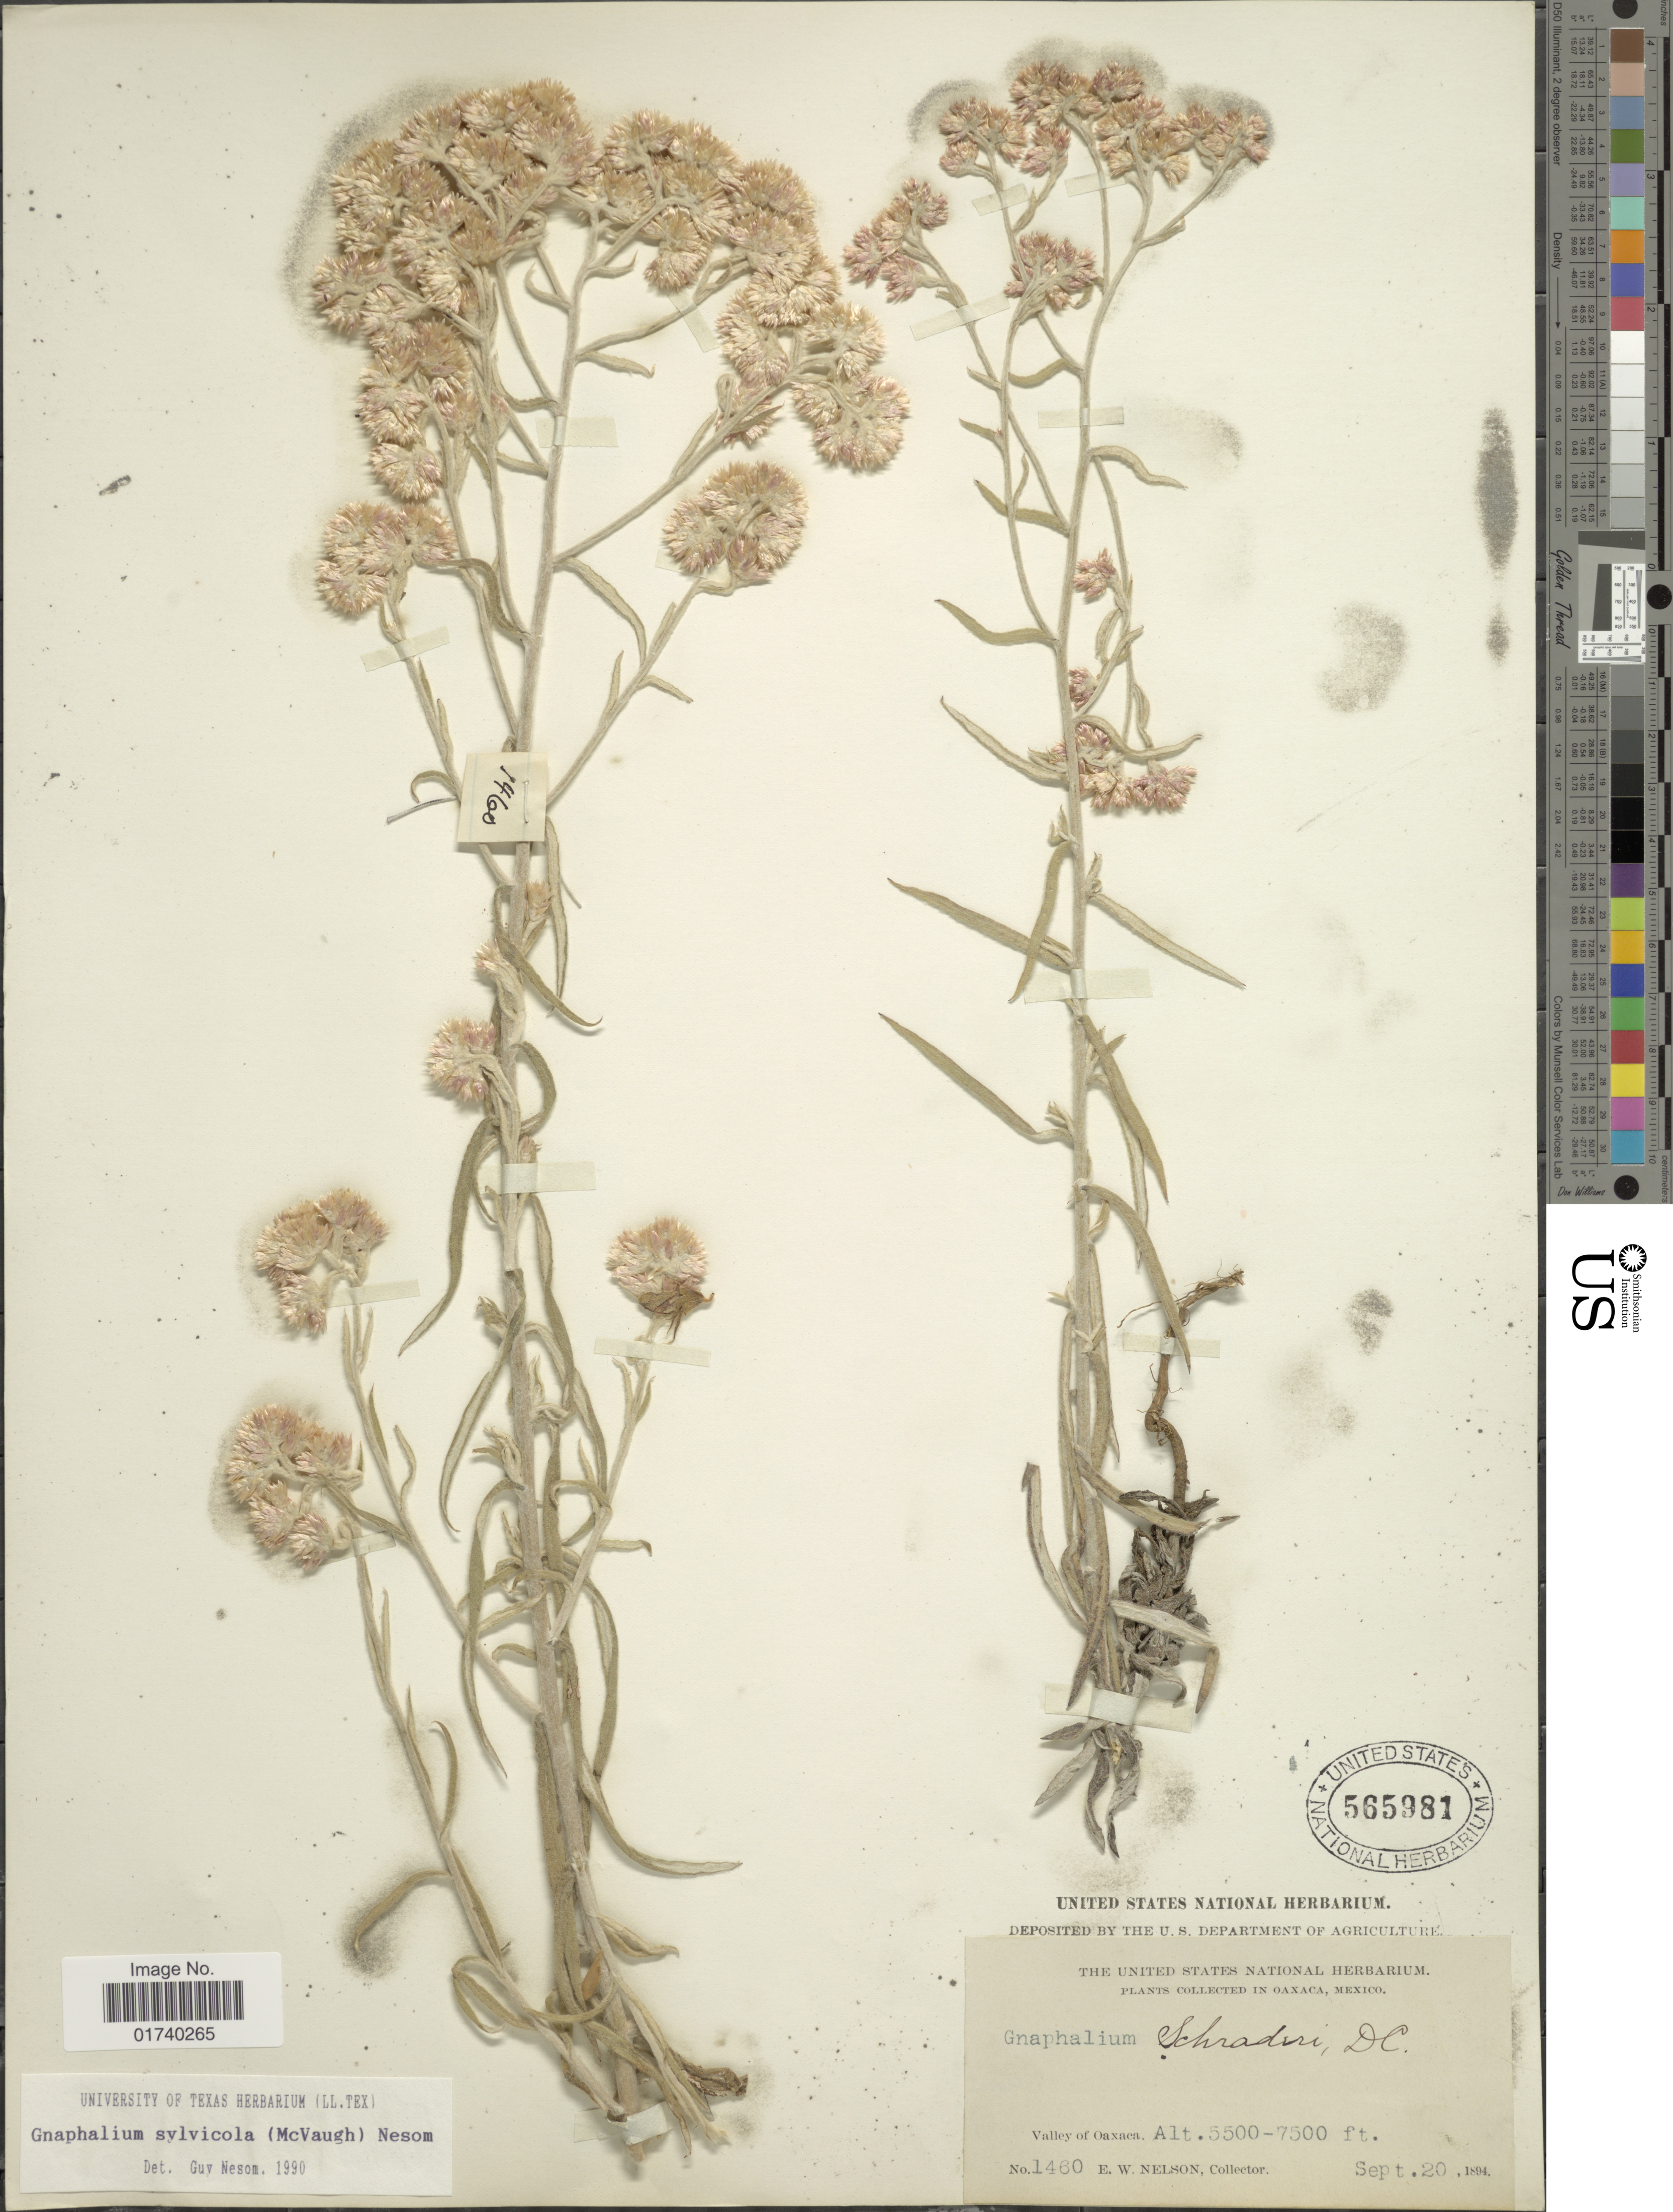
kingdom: Plantae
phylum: Tracheophyta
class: Magnoliopsida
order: Asterales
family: Asteraceae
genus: Pseudognaphalium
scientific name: Pseudognaphalium sylvicola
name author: (McVaugh) G.L. Nesom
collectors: E. W. Nelson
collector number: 1460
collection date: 1894-09-20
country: Mexico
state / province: Oaxaca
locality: Valley of Oaxaca.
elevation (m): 1676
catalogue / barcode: US 565981